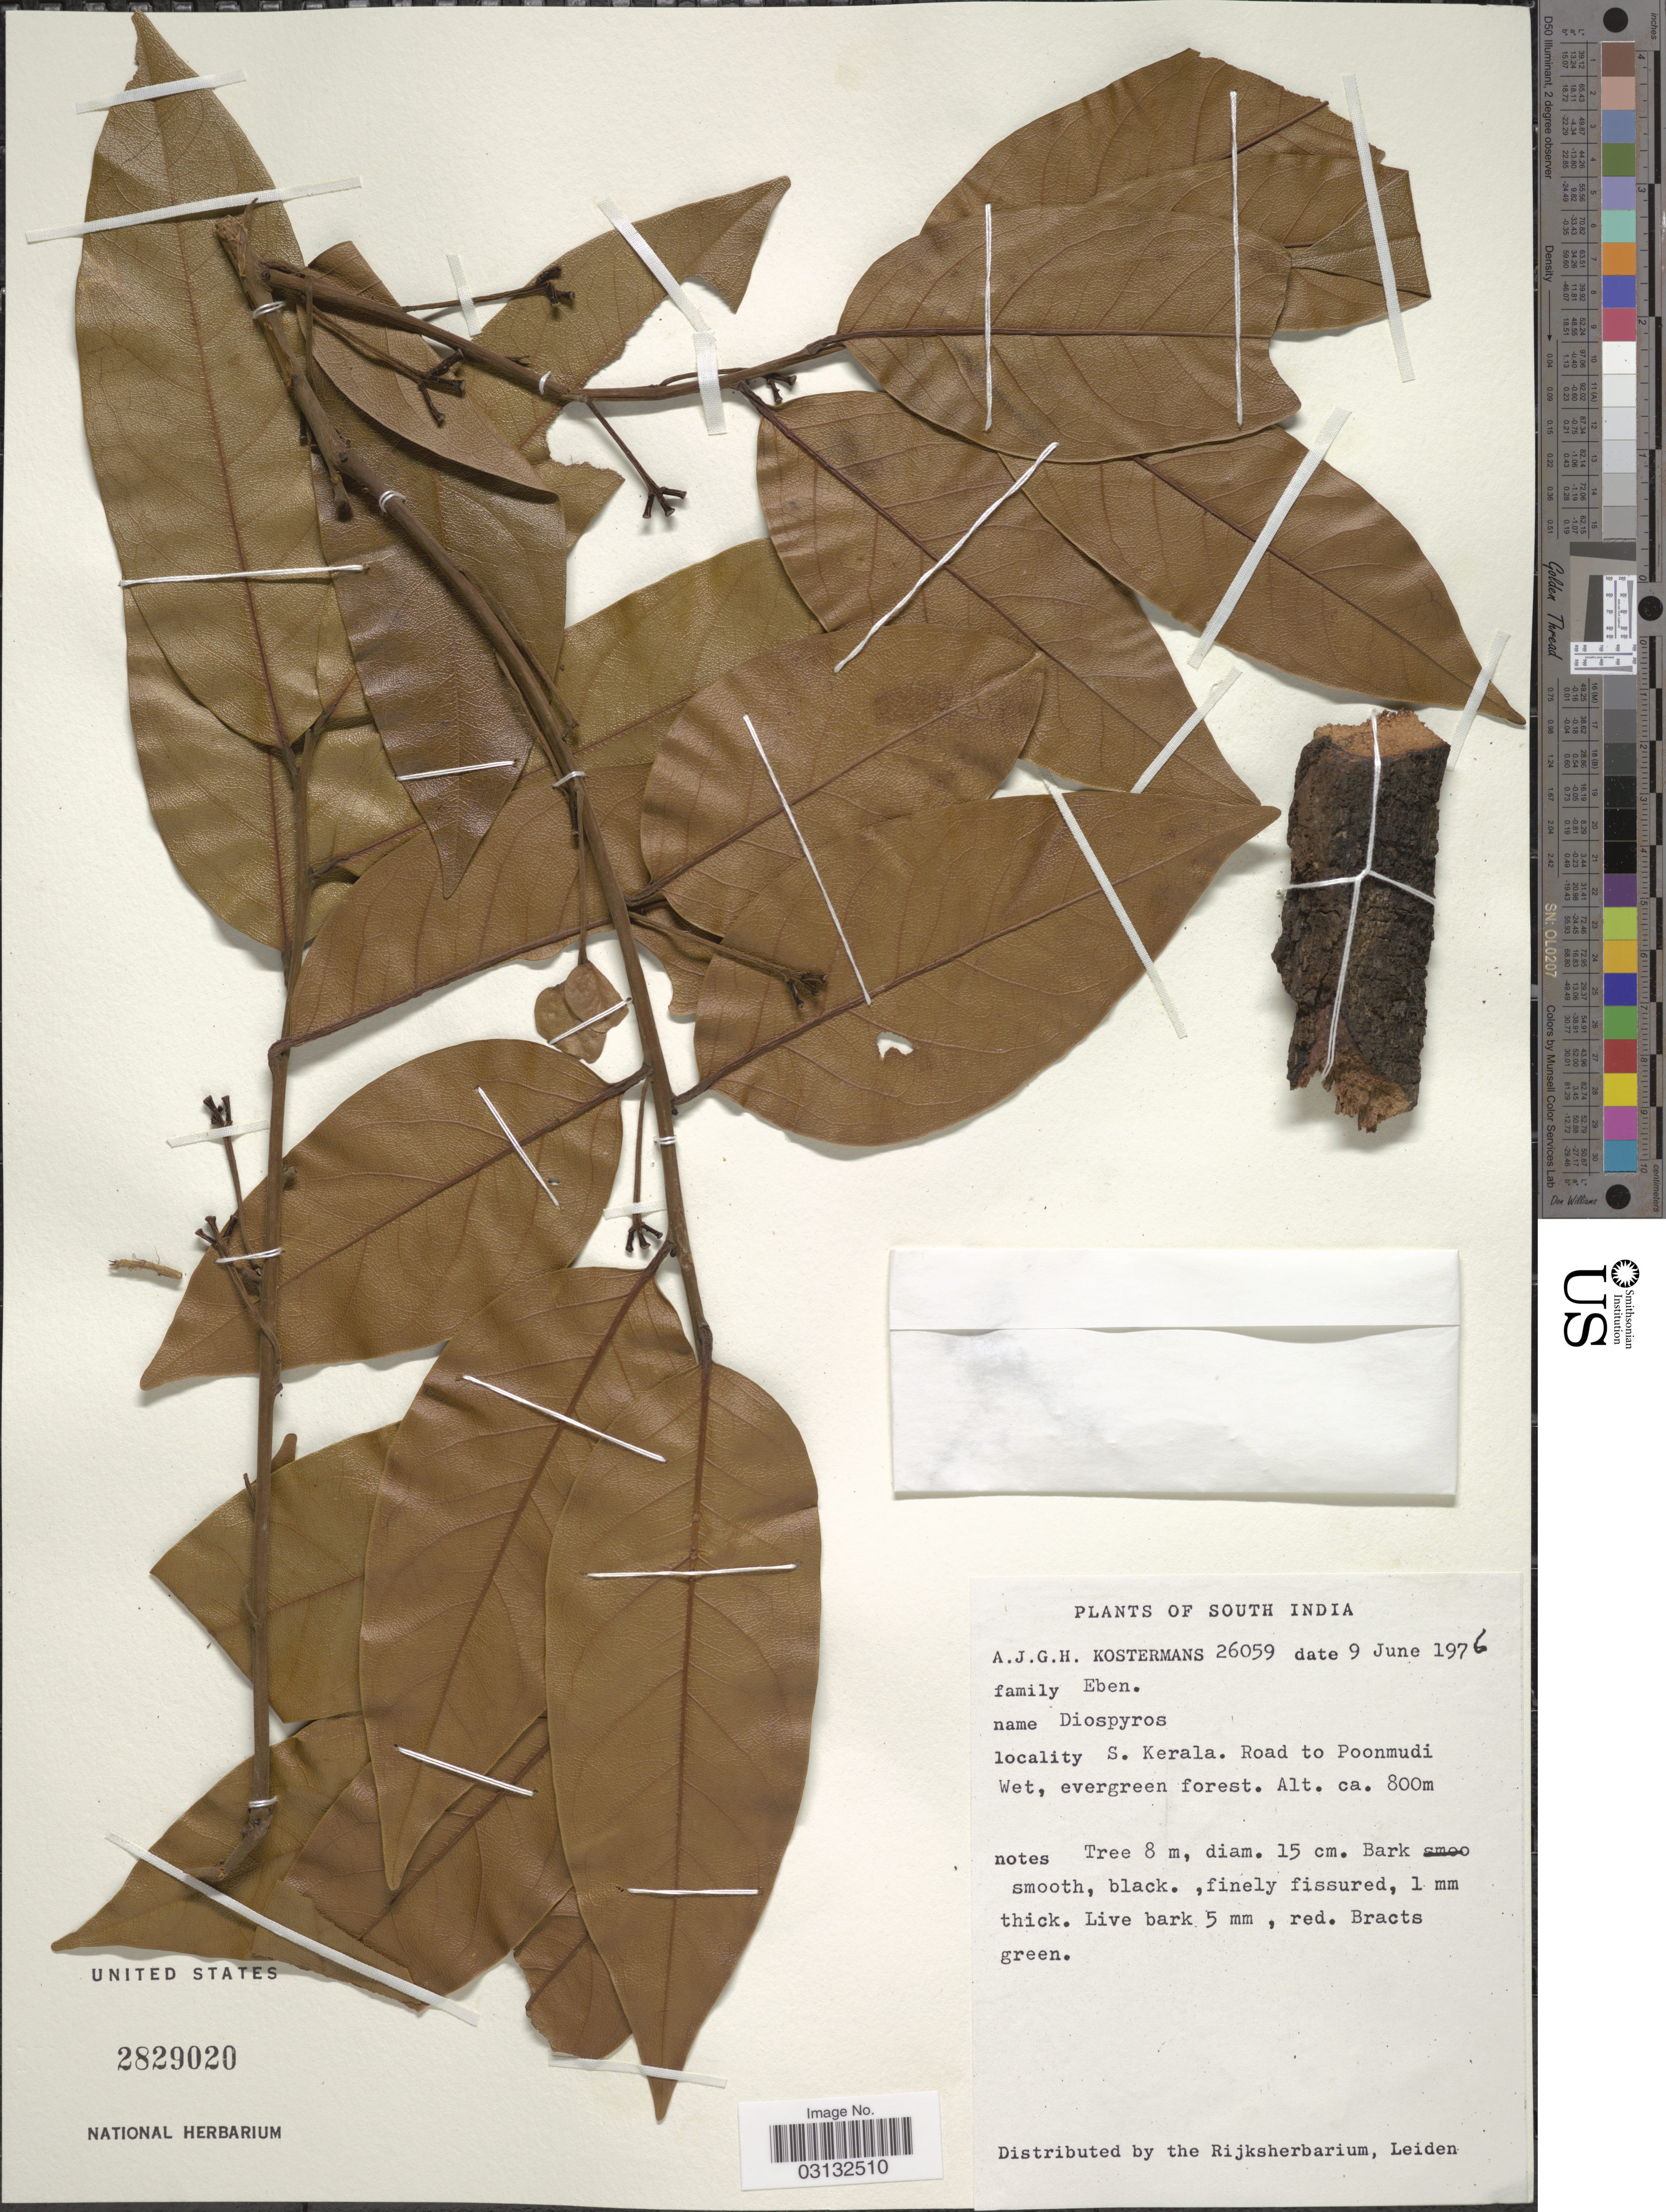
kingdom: Plantae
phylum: Tracheophyta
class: Magnoliopsida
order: Ericales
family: Ebenaceae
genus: Diospyros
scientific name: Diospyros sp.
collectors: A. J. G. Kostermans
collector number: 26059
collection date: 1976-06-09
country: India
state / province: Kerala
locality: South India. S. Kerala. Road to Poonmudi.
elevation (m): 800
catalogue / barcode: US 2829020